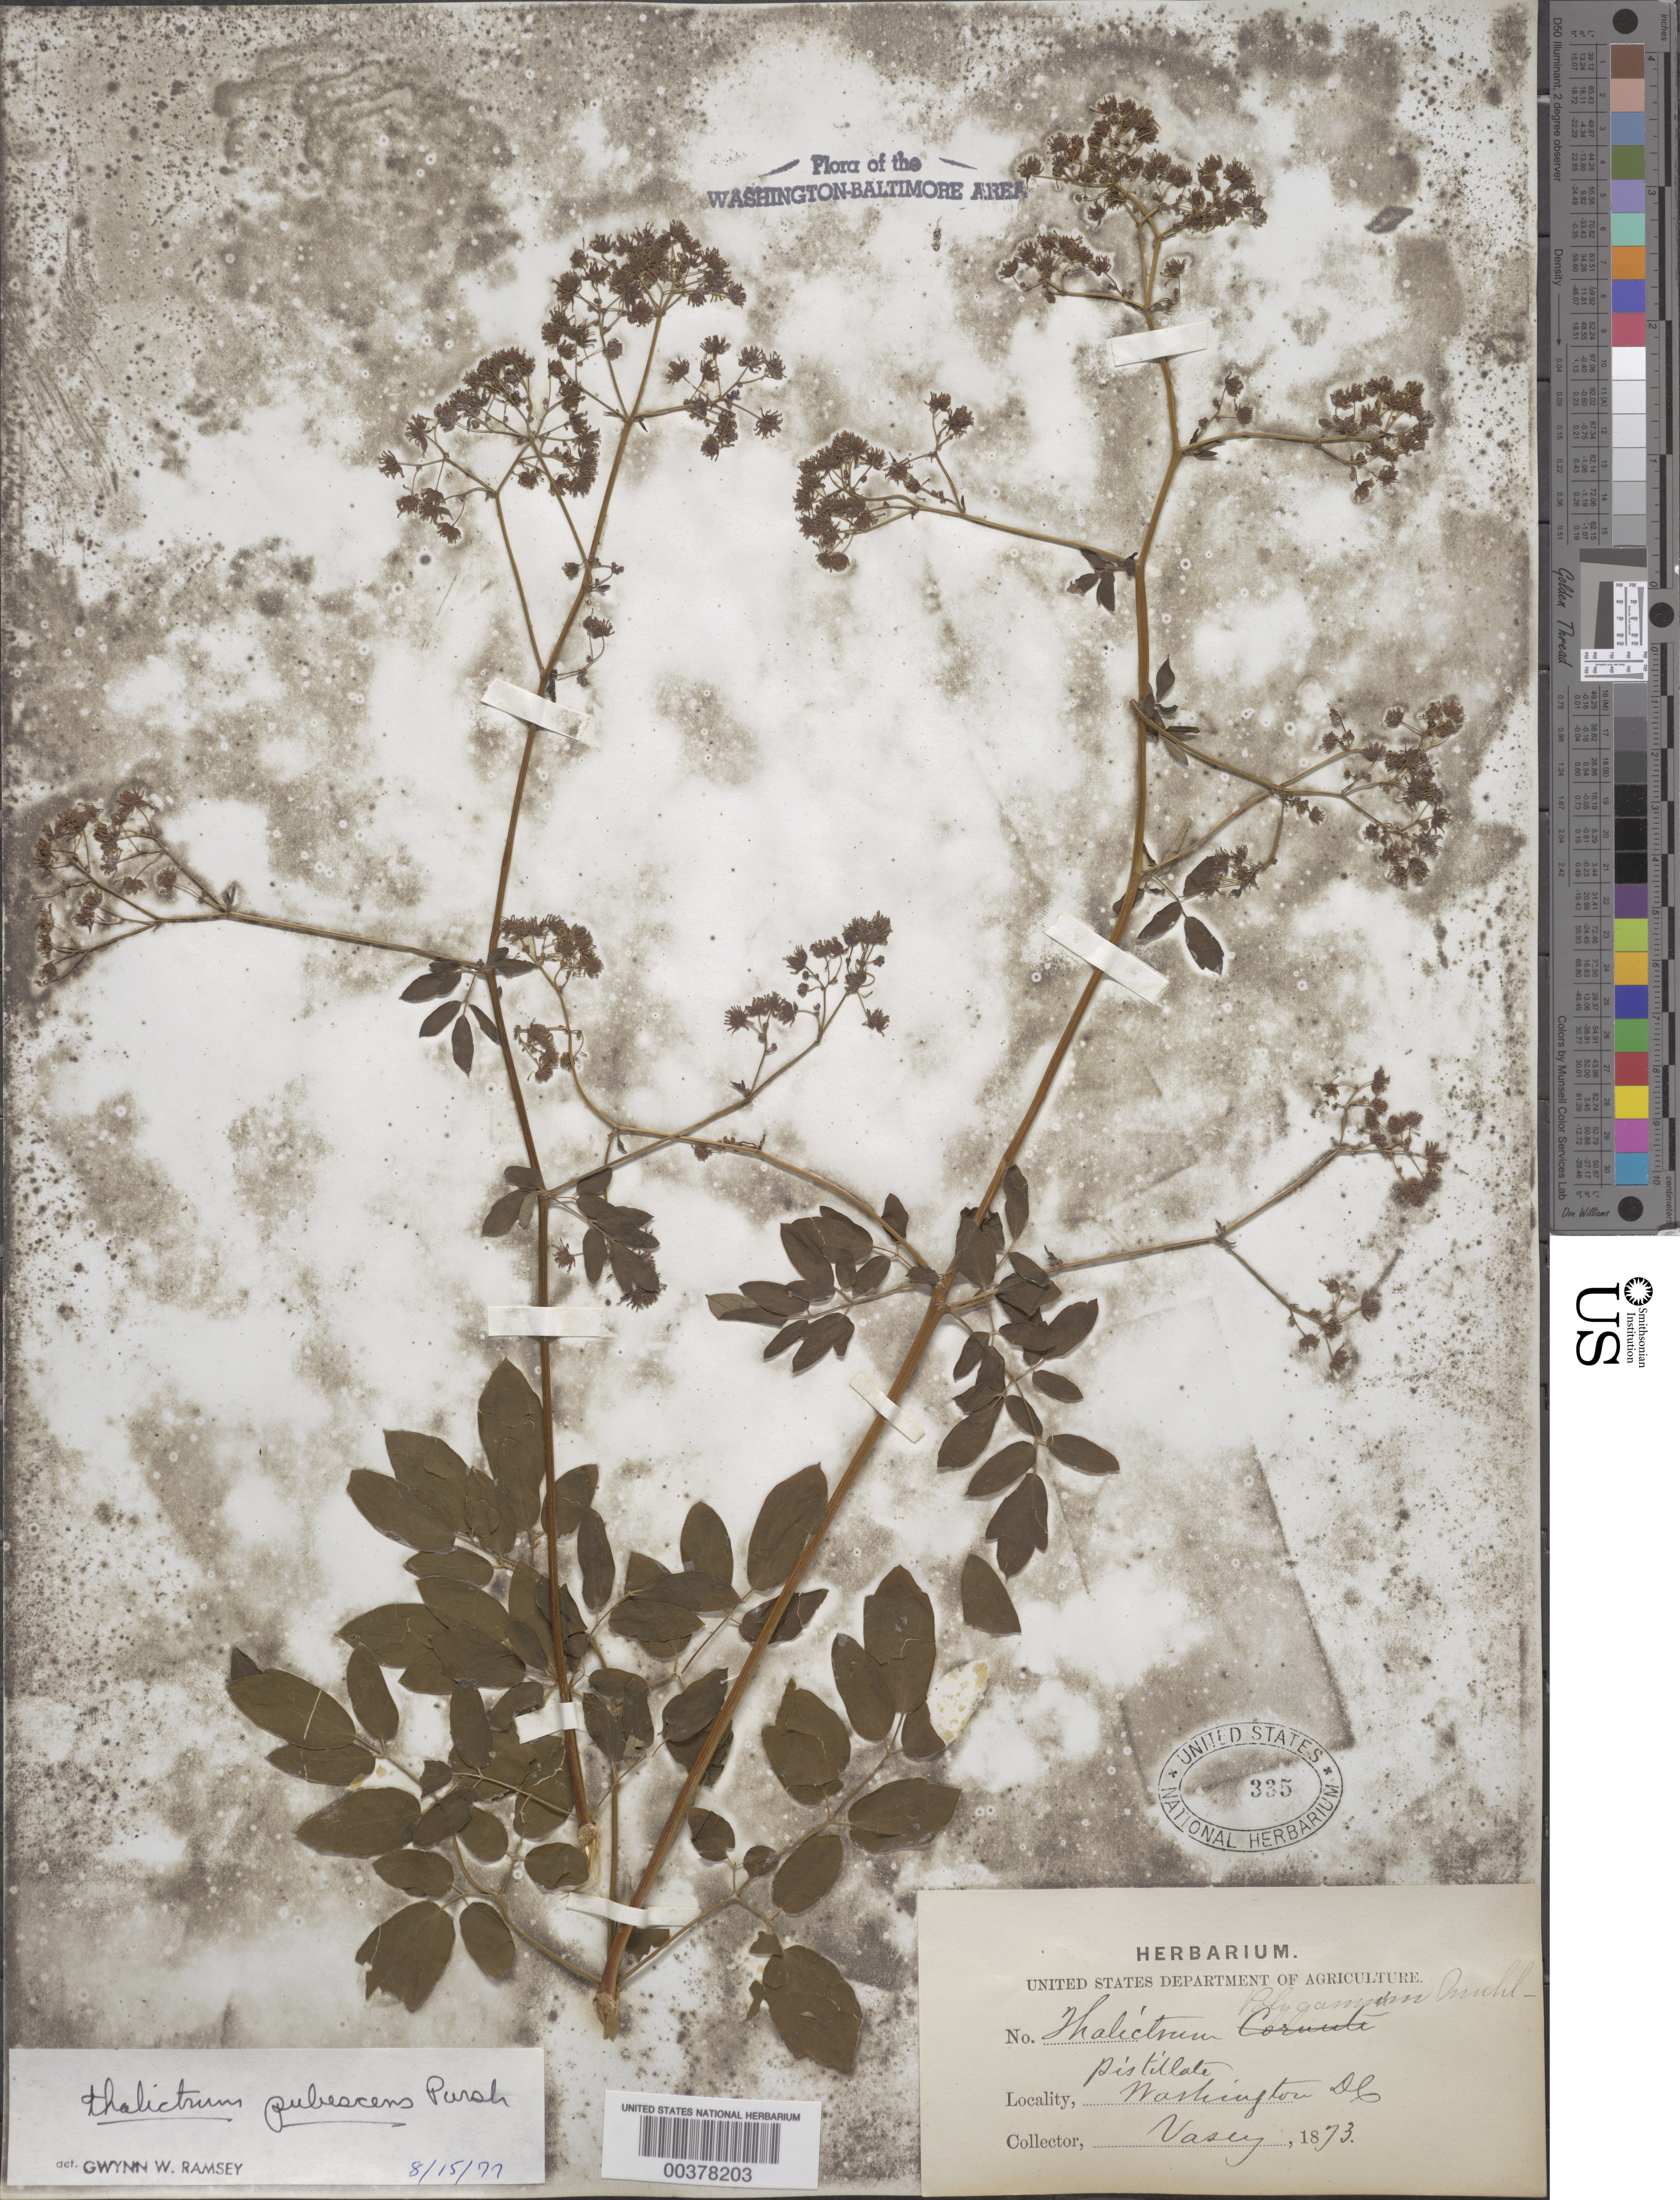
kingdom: Plantae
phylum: Tracheophyta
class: Magnoliopsida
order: Ranunculales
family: Ranunculaceae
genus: Thalictrum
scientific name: Thalictrum pubescens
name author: Pursh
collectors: G. Vasey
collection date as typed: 1873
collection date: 1873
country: United States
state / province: District of Columbia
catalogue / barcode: US 335